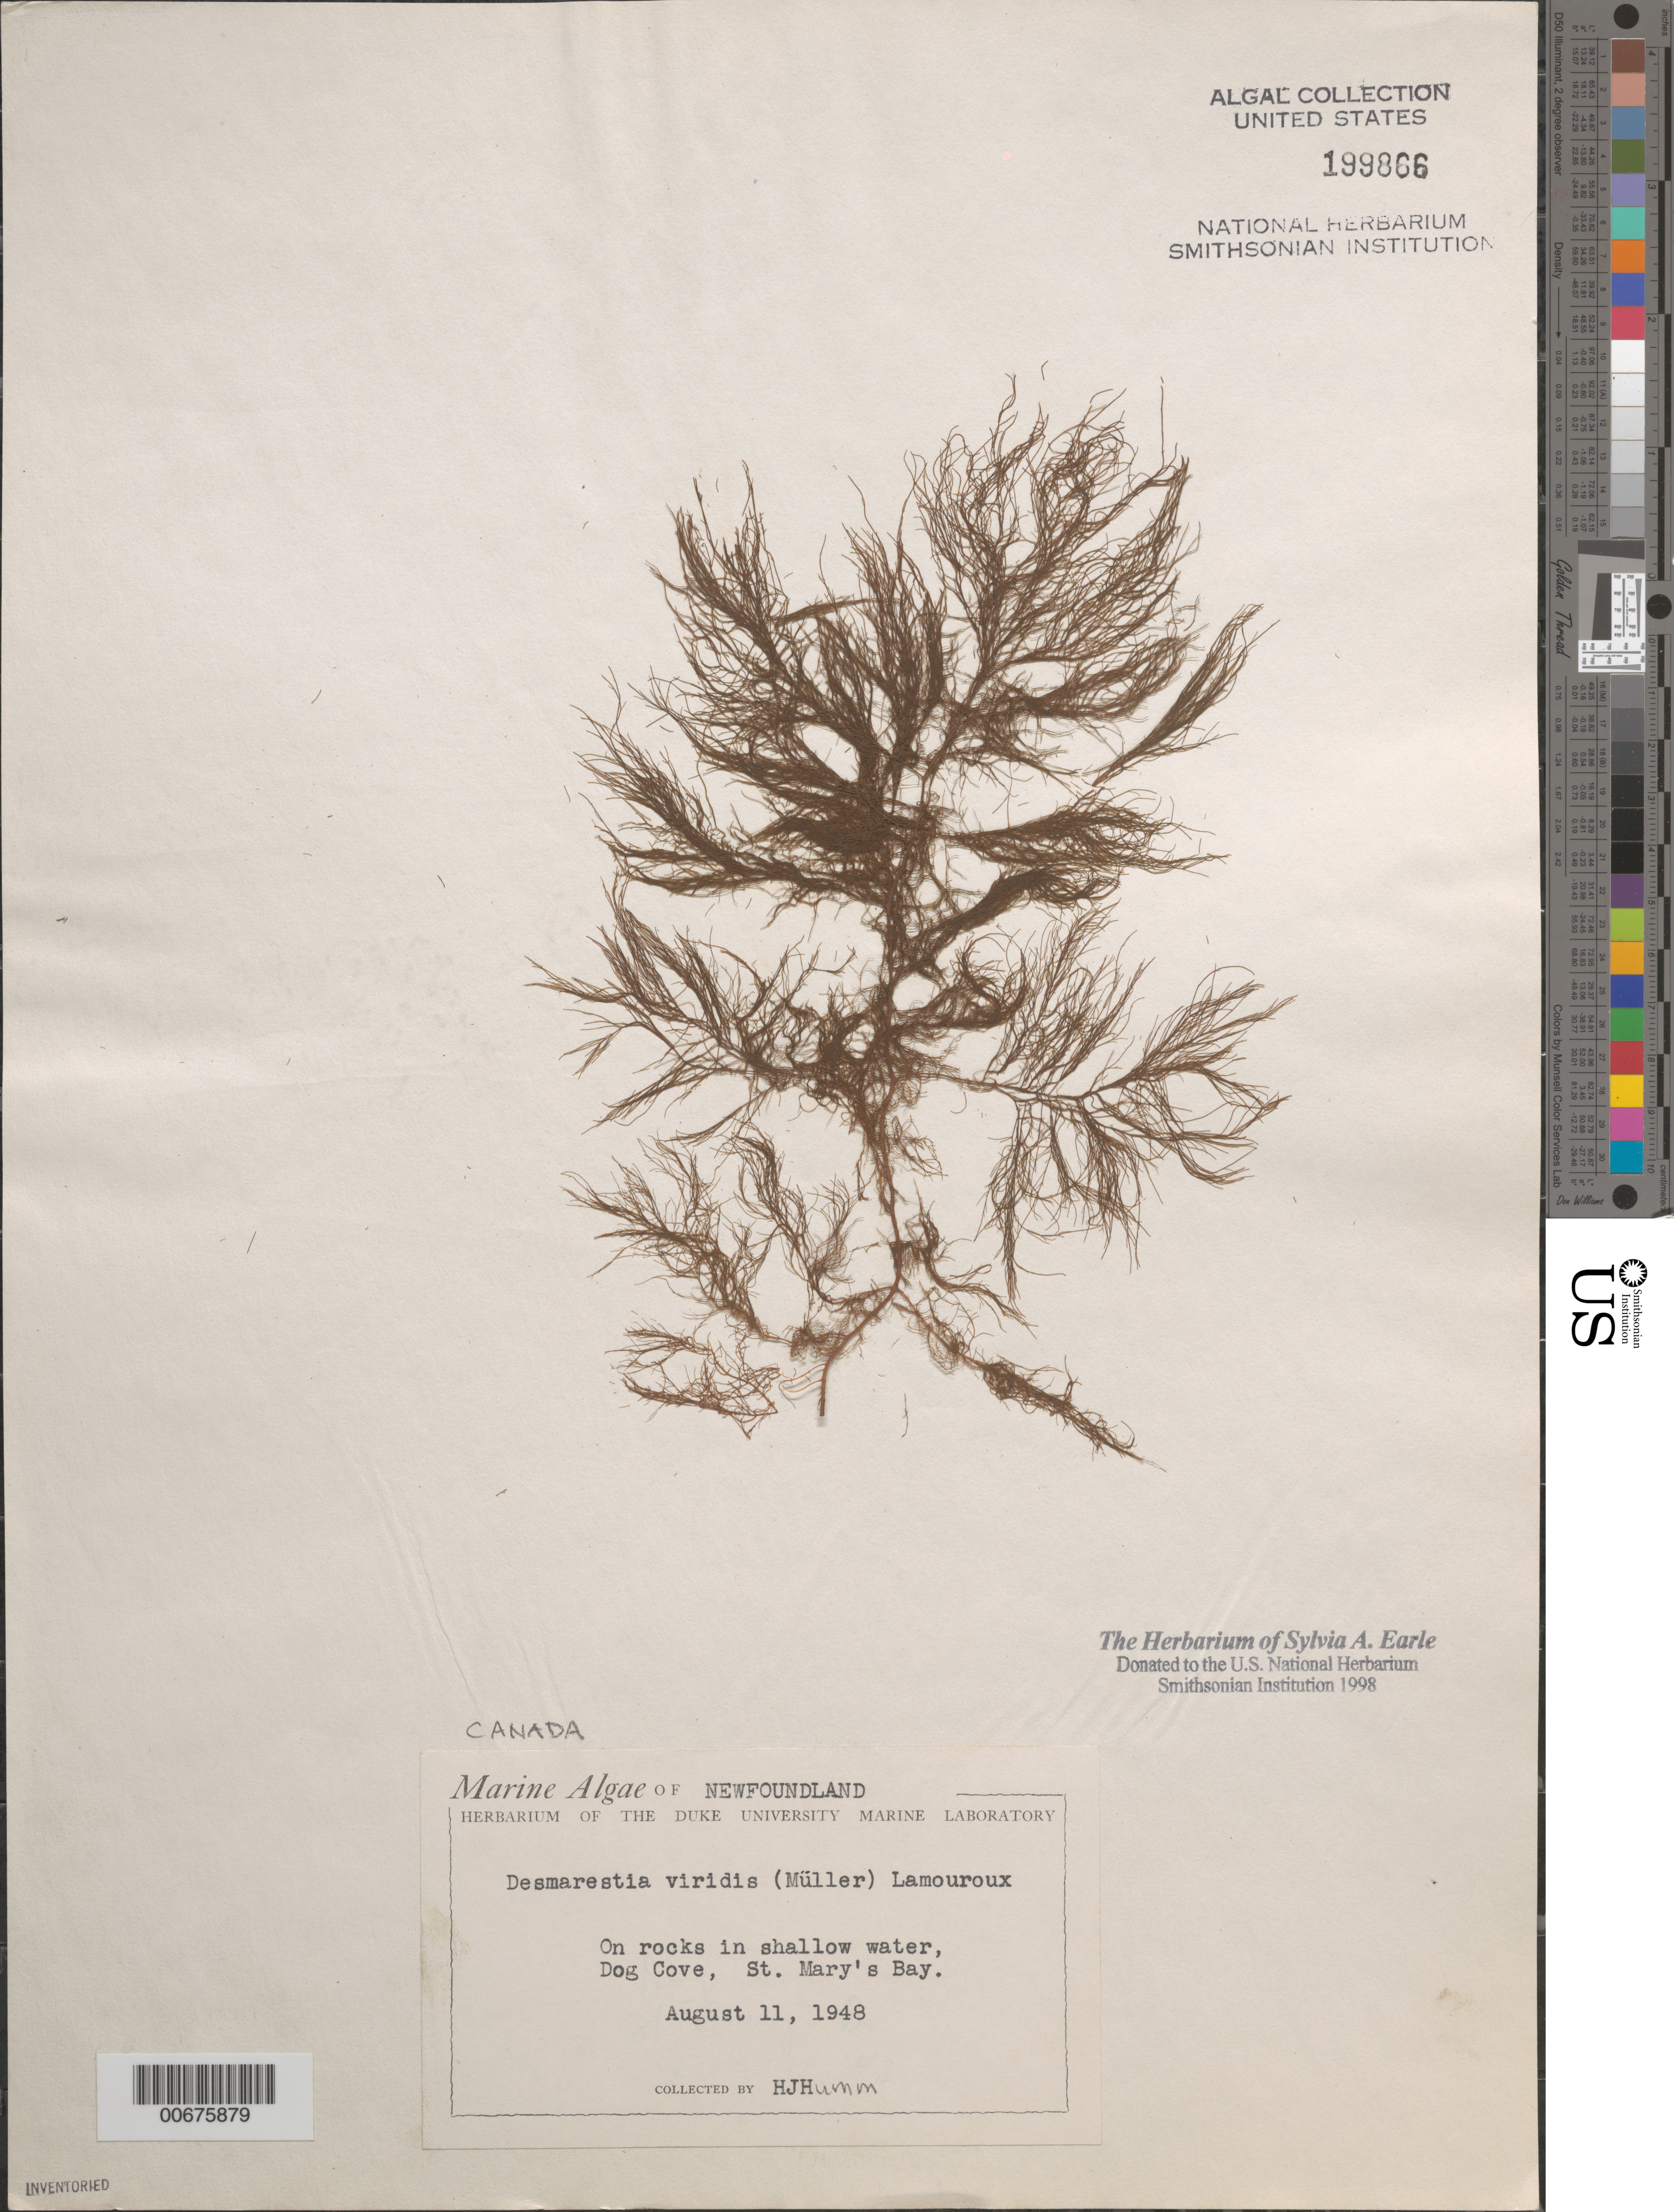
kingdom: Chromista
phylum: Ochrophyta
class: Phaeophyceae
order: Desmarestiales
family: Desmarestiaceae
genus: Desmarestia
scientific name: Desmarestia viridis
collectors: H. J. Humm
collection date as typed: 11 Aug 1948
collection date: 1948-08-11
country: Canada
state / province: Newfoundland and Labrador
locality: Dog Cove, St. Mary's Bay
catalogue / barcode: US 199866